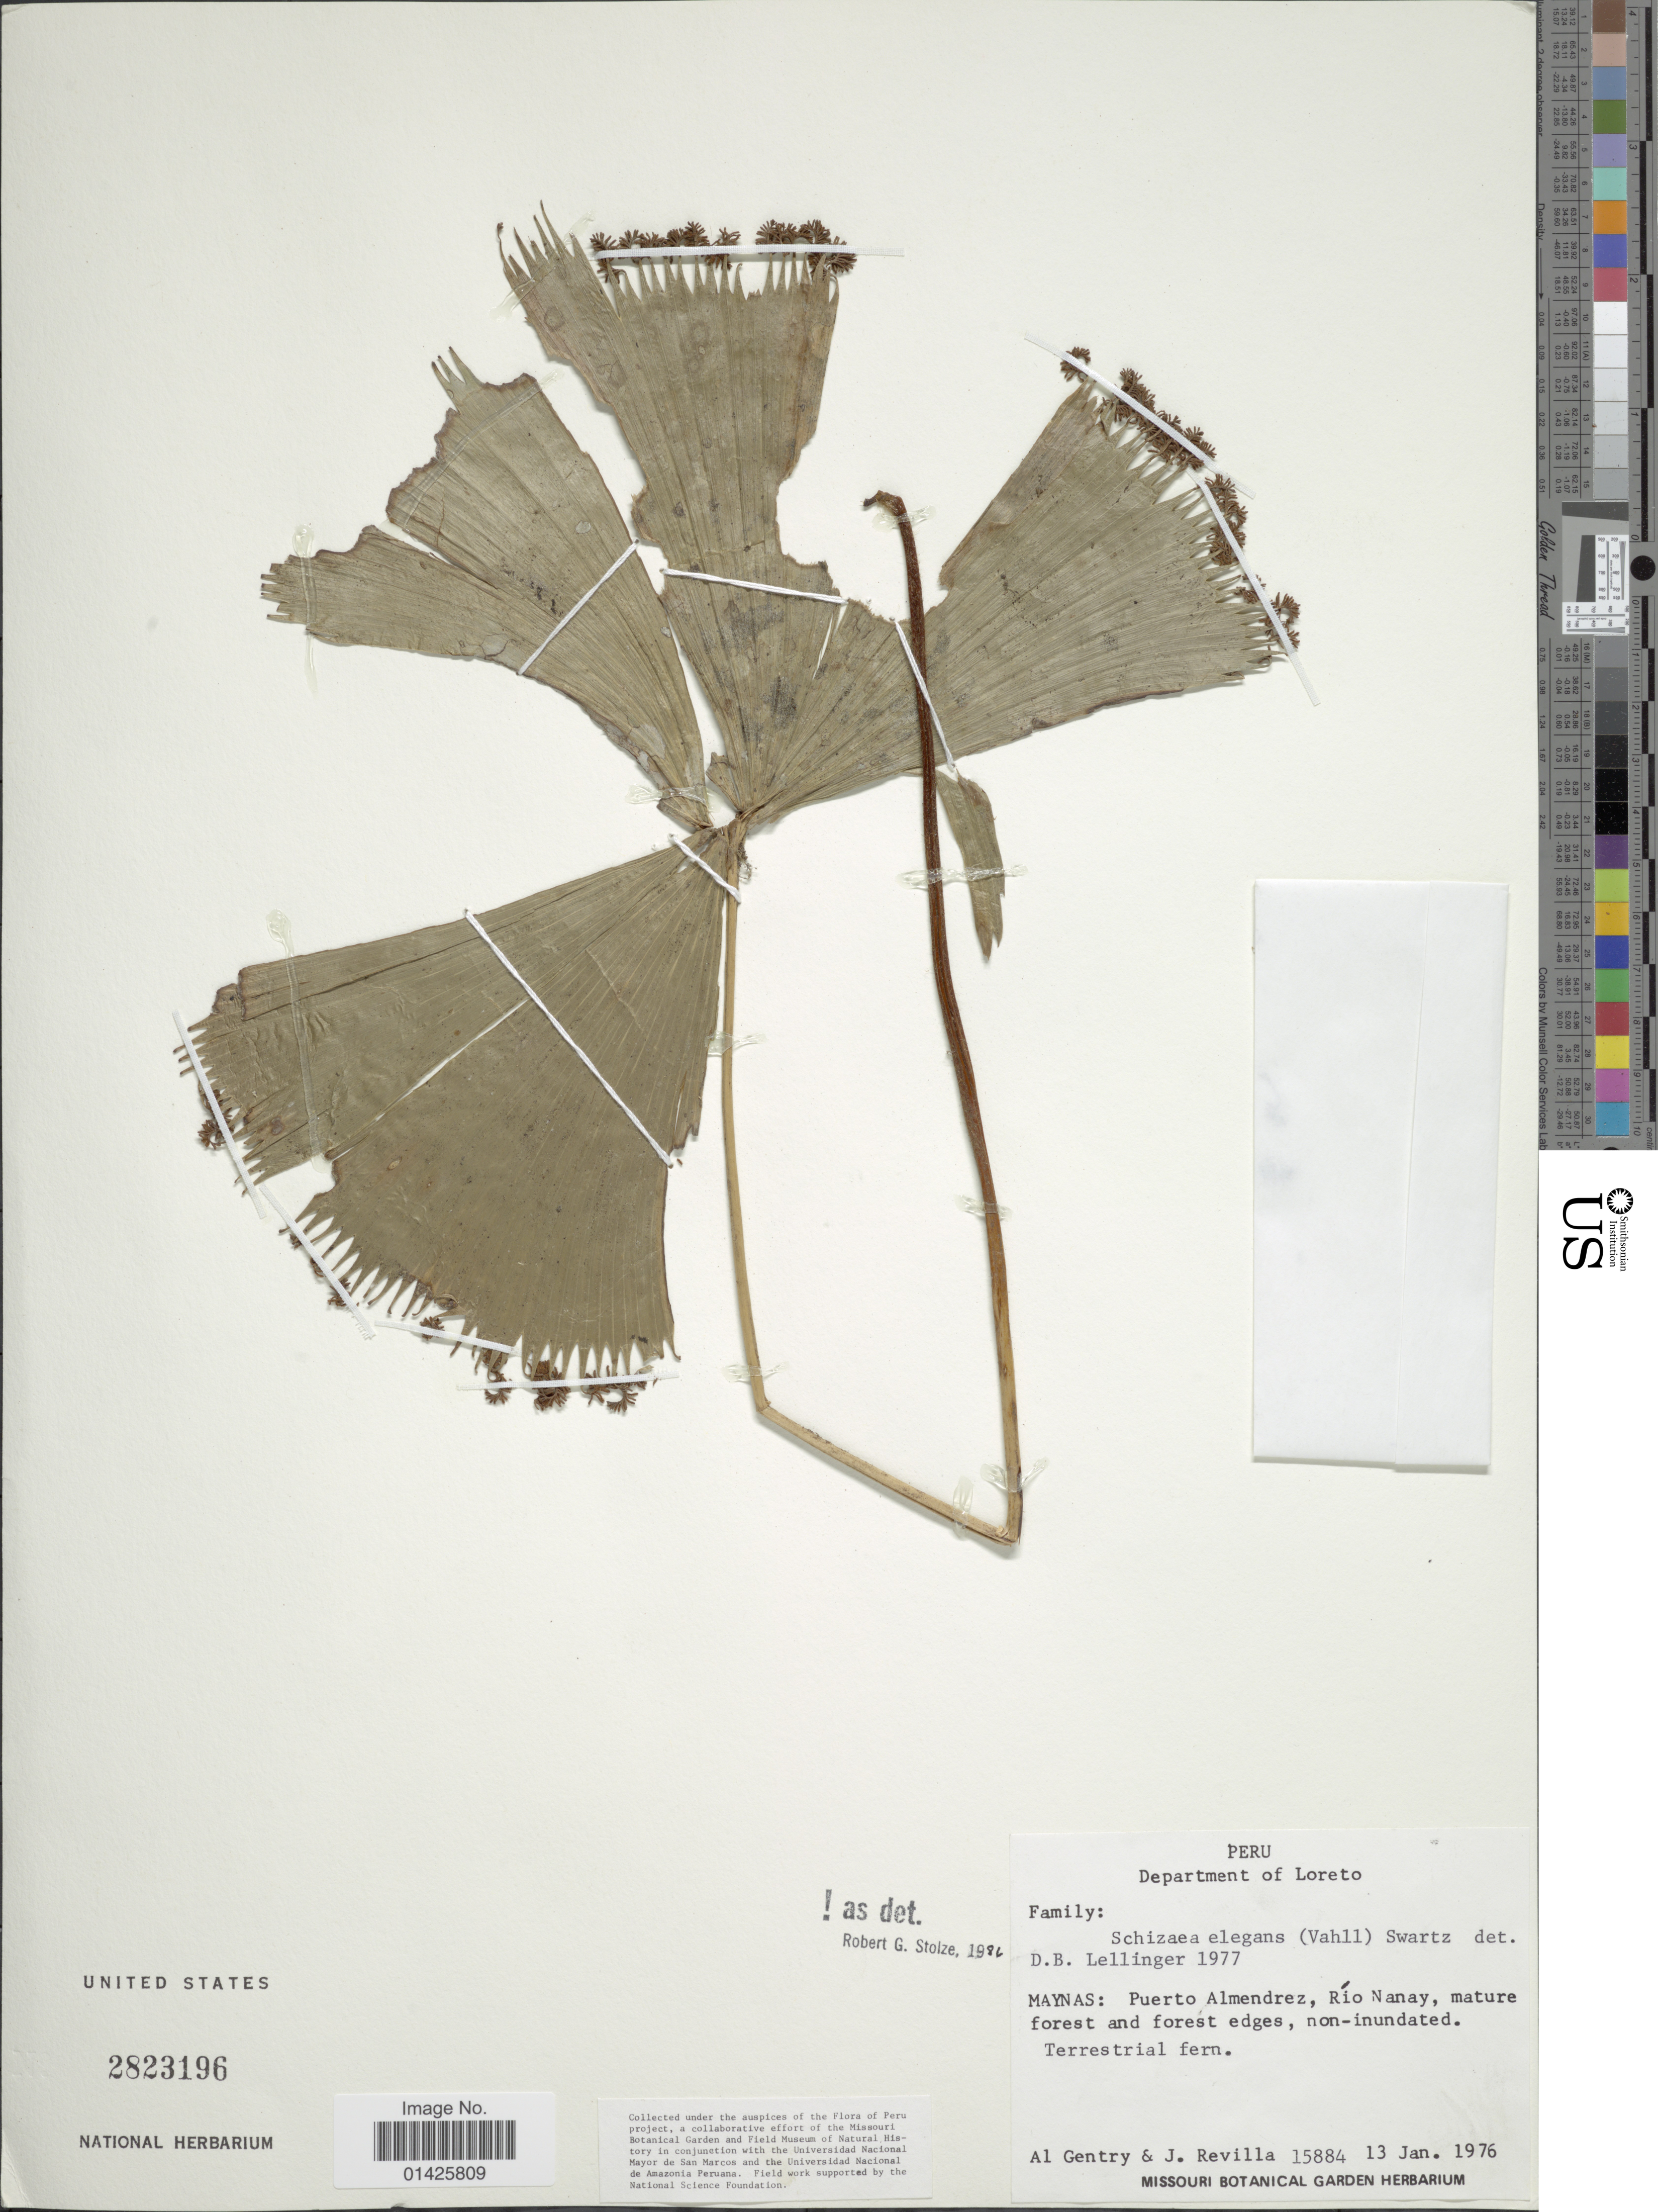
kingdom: Plantae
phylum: Tracheophyta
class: Polypodiopsida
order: Schizaeales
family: Schizaeaceae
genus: Schizaea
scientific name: Schizaea elegans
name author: (Vahl) Sw.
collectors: A. H. Gentry & J. Revilla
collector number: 15884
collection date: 1976-01-13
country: Peru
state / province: Loreto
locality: Department of Loreto, Maynas: Puerto Almendrez, Río Nanay, marure forest and forest edges, non-inundated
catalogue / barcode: US 2823196